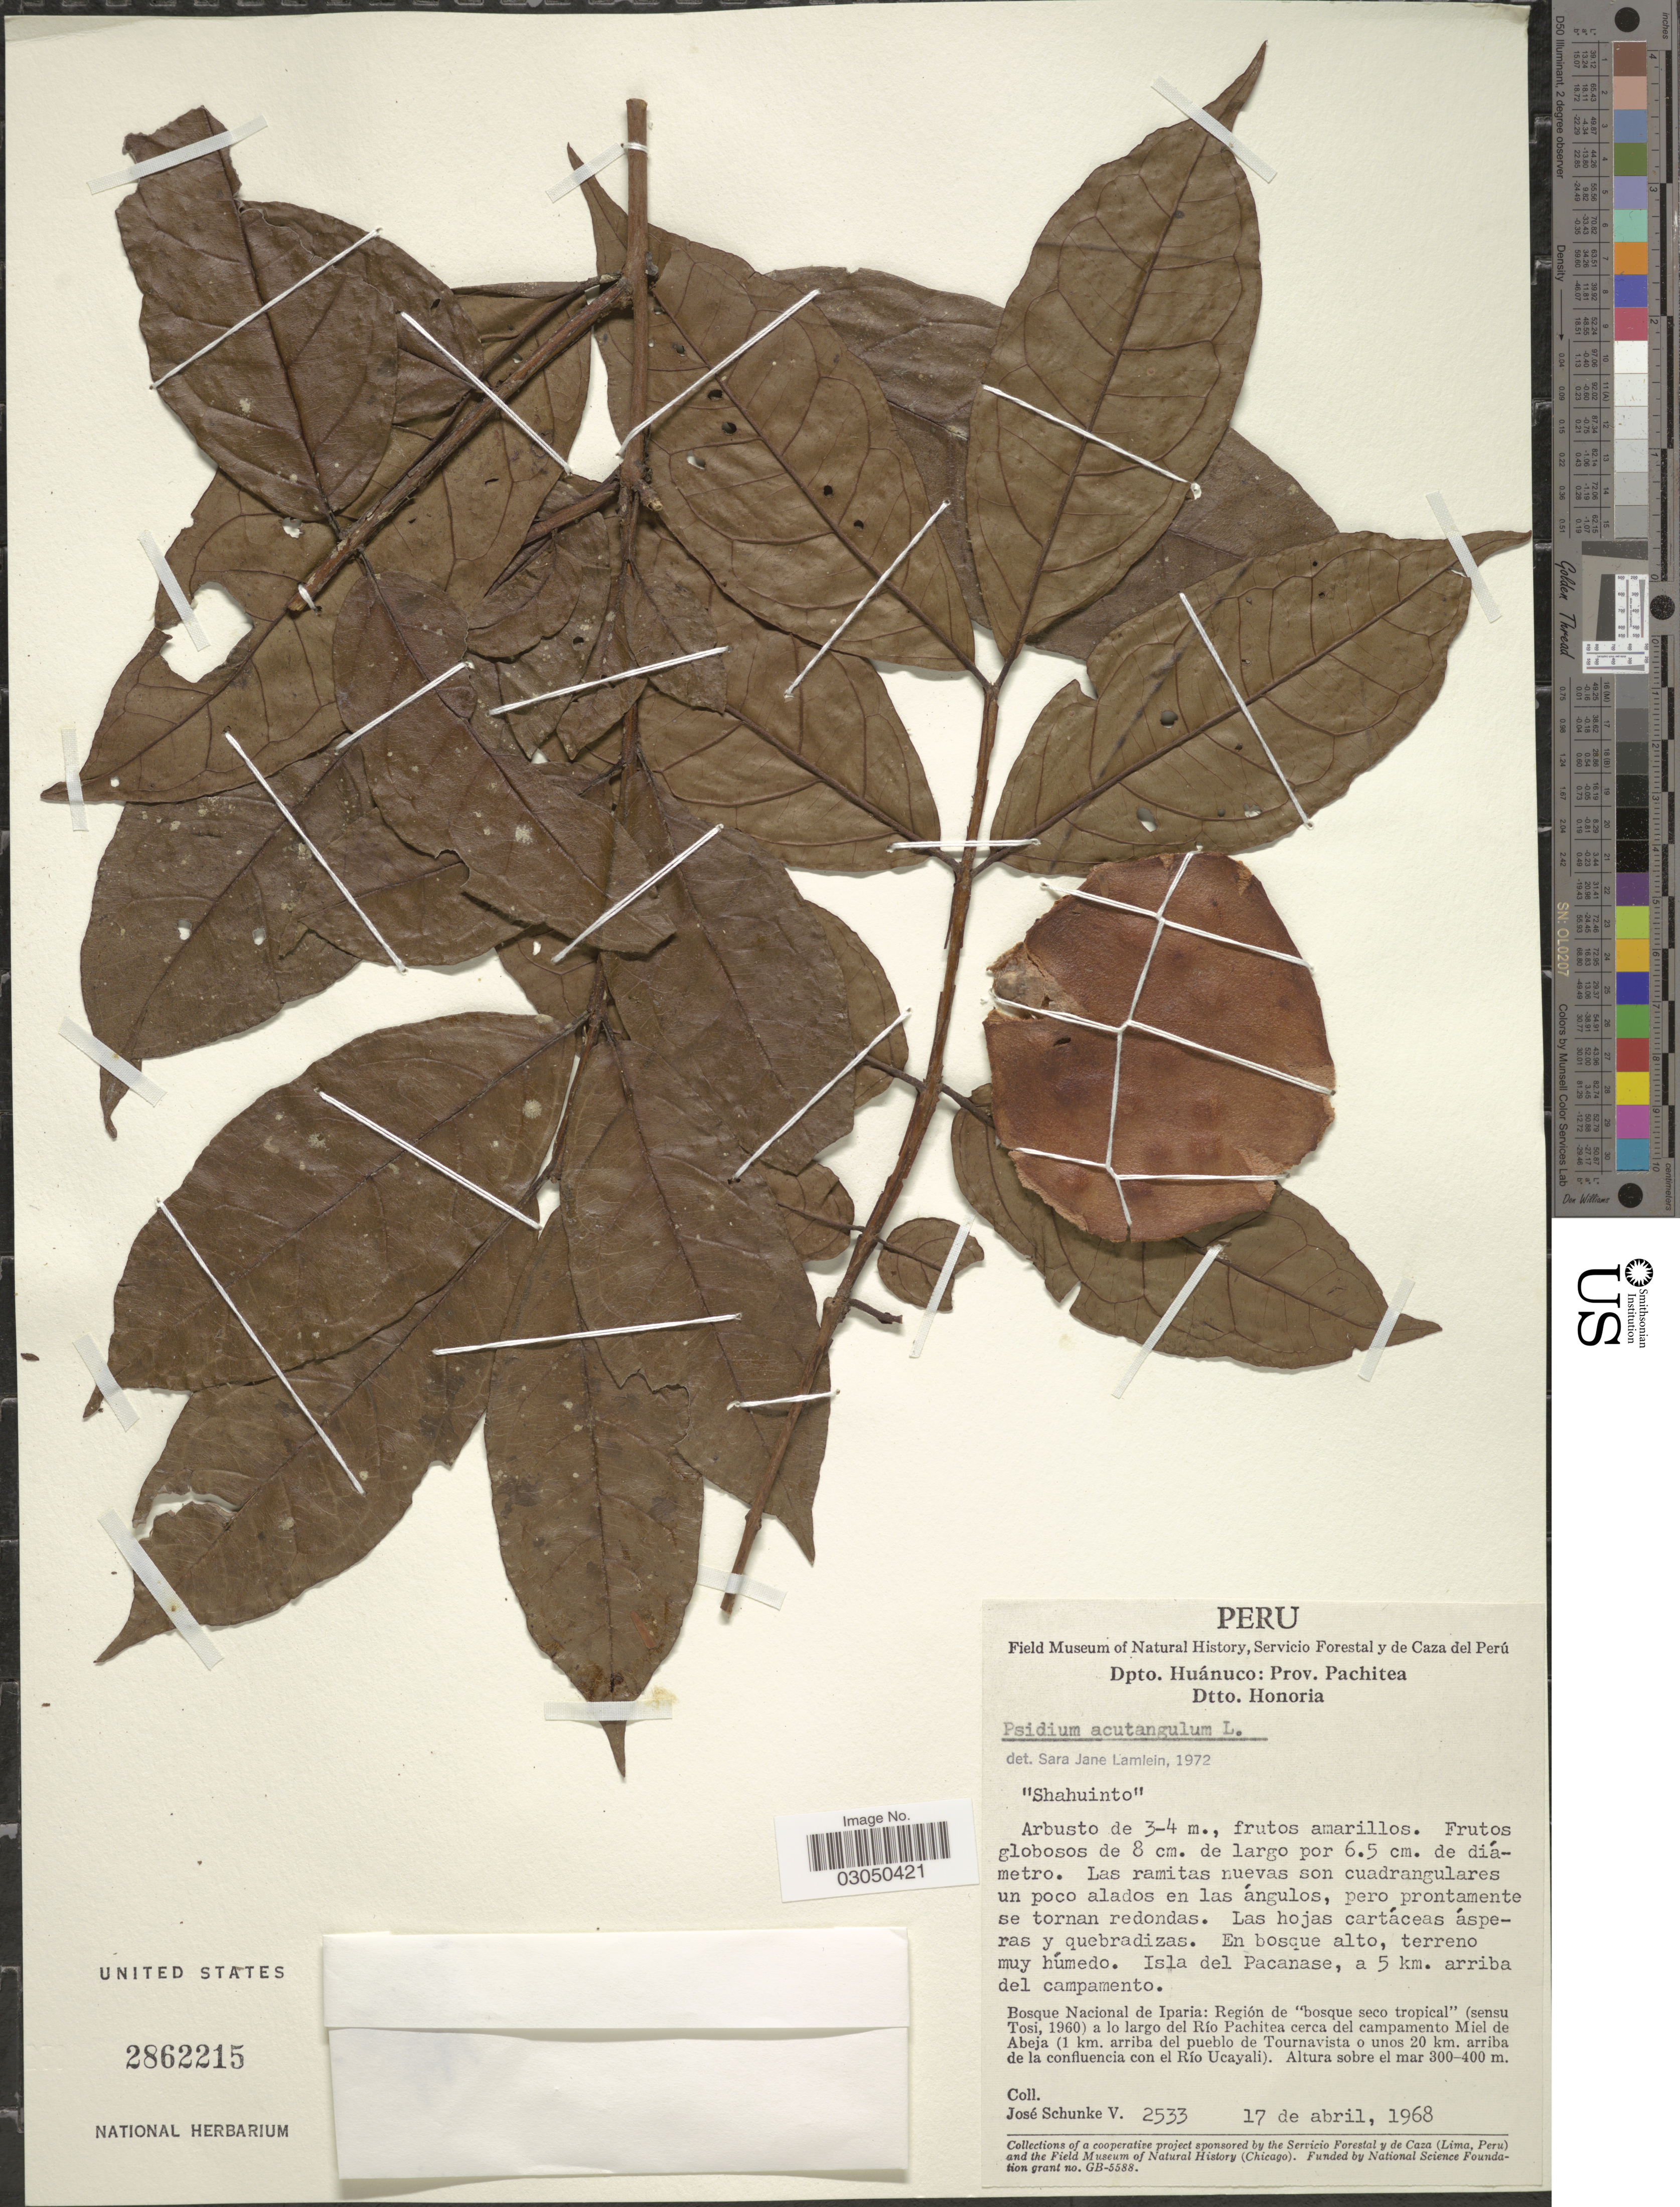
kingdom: Plantae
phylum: Tracheophyta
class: Magnoliopsida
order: Myrtales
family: Myrtaceae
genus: Psidium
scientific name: Psidium acutangulum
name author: (DC.) DC.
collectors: J. Schunke Vigo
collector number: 2533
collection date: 1968-04-17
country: Peru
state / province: Huánuco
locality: Dpto. Huánuco: Prov. Pachitea. Dtto. Honoria. Isla del Pacanase, a 5 km. arriba del campamento. Bosque Nacional de Iparia: Región de "bosque seco tropical" (sensu Tosi, 1960) a lo largo del Río Pachitea cerca del campamento Miel de Abeja (1 km. arriba del pueblo de Tournavista o unos 20 km. arriba de la confluencia con el Río Ucayali).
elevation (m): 300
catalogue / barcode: US 2862215